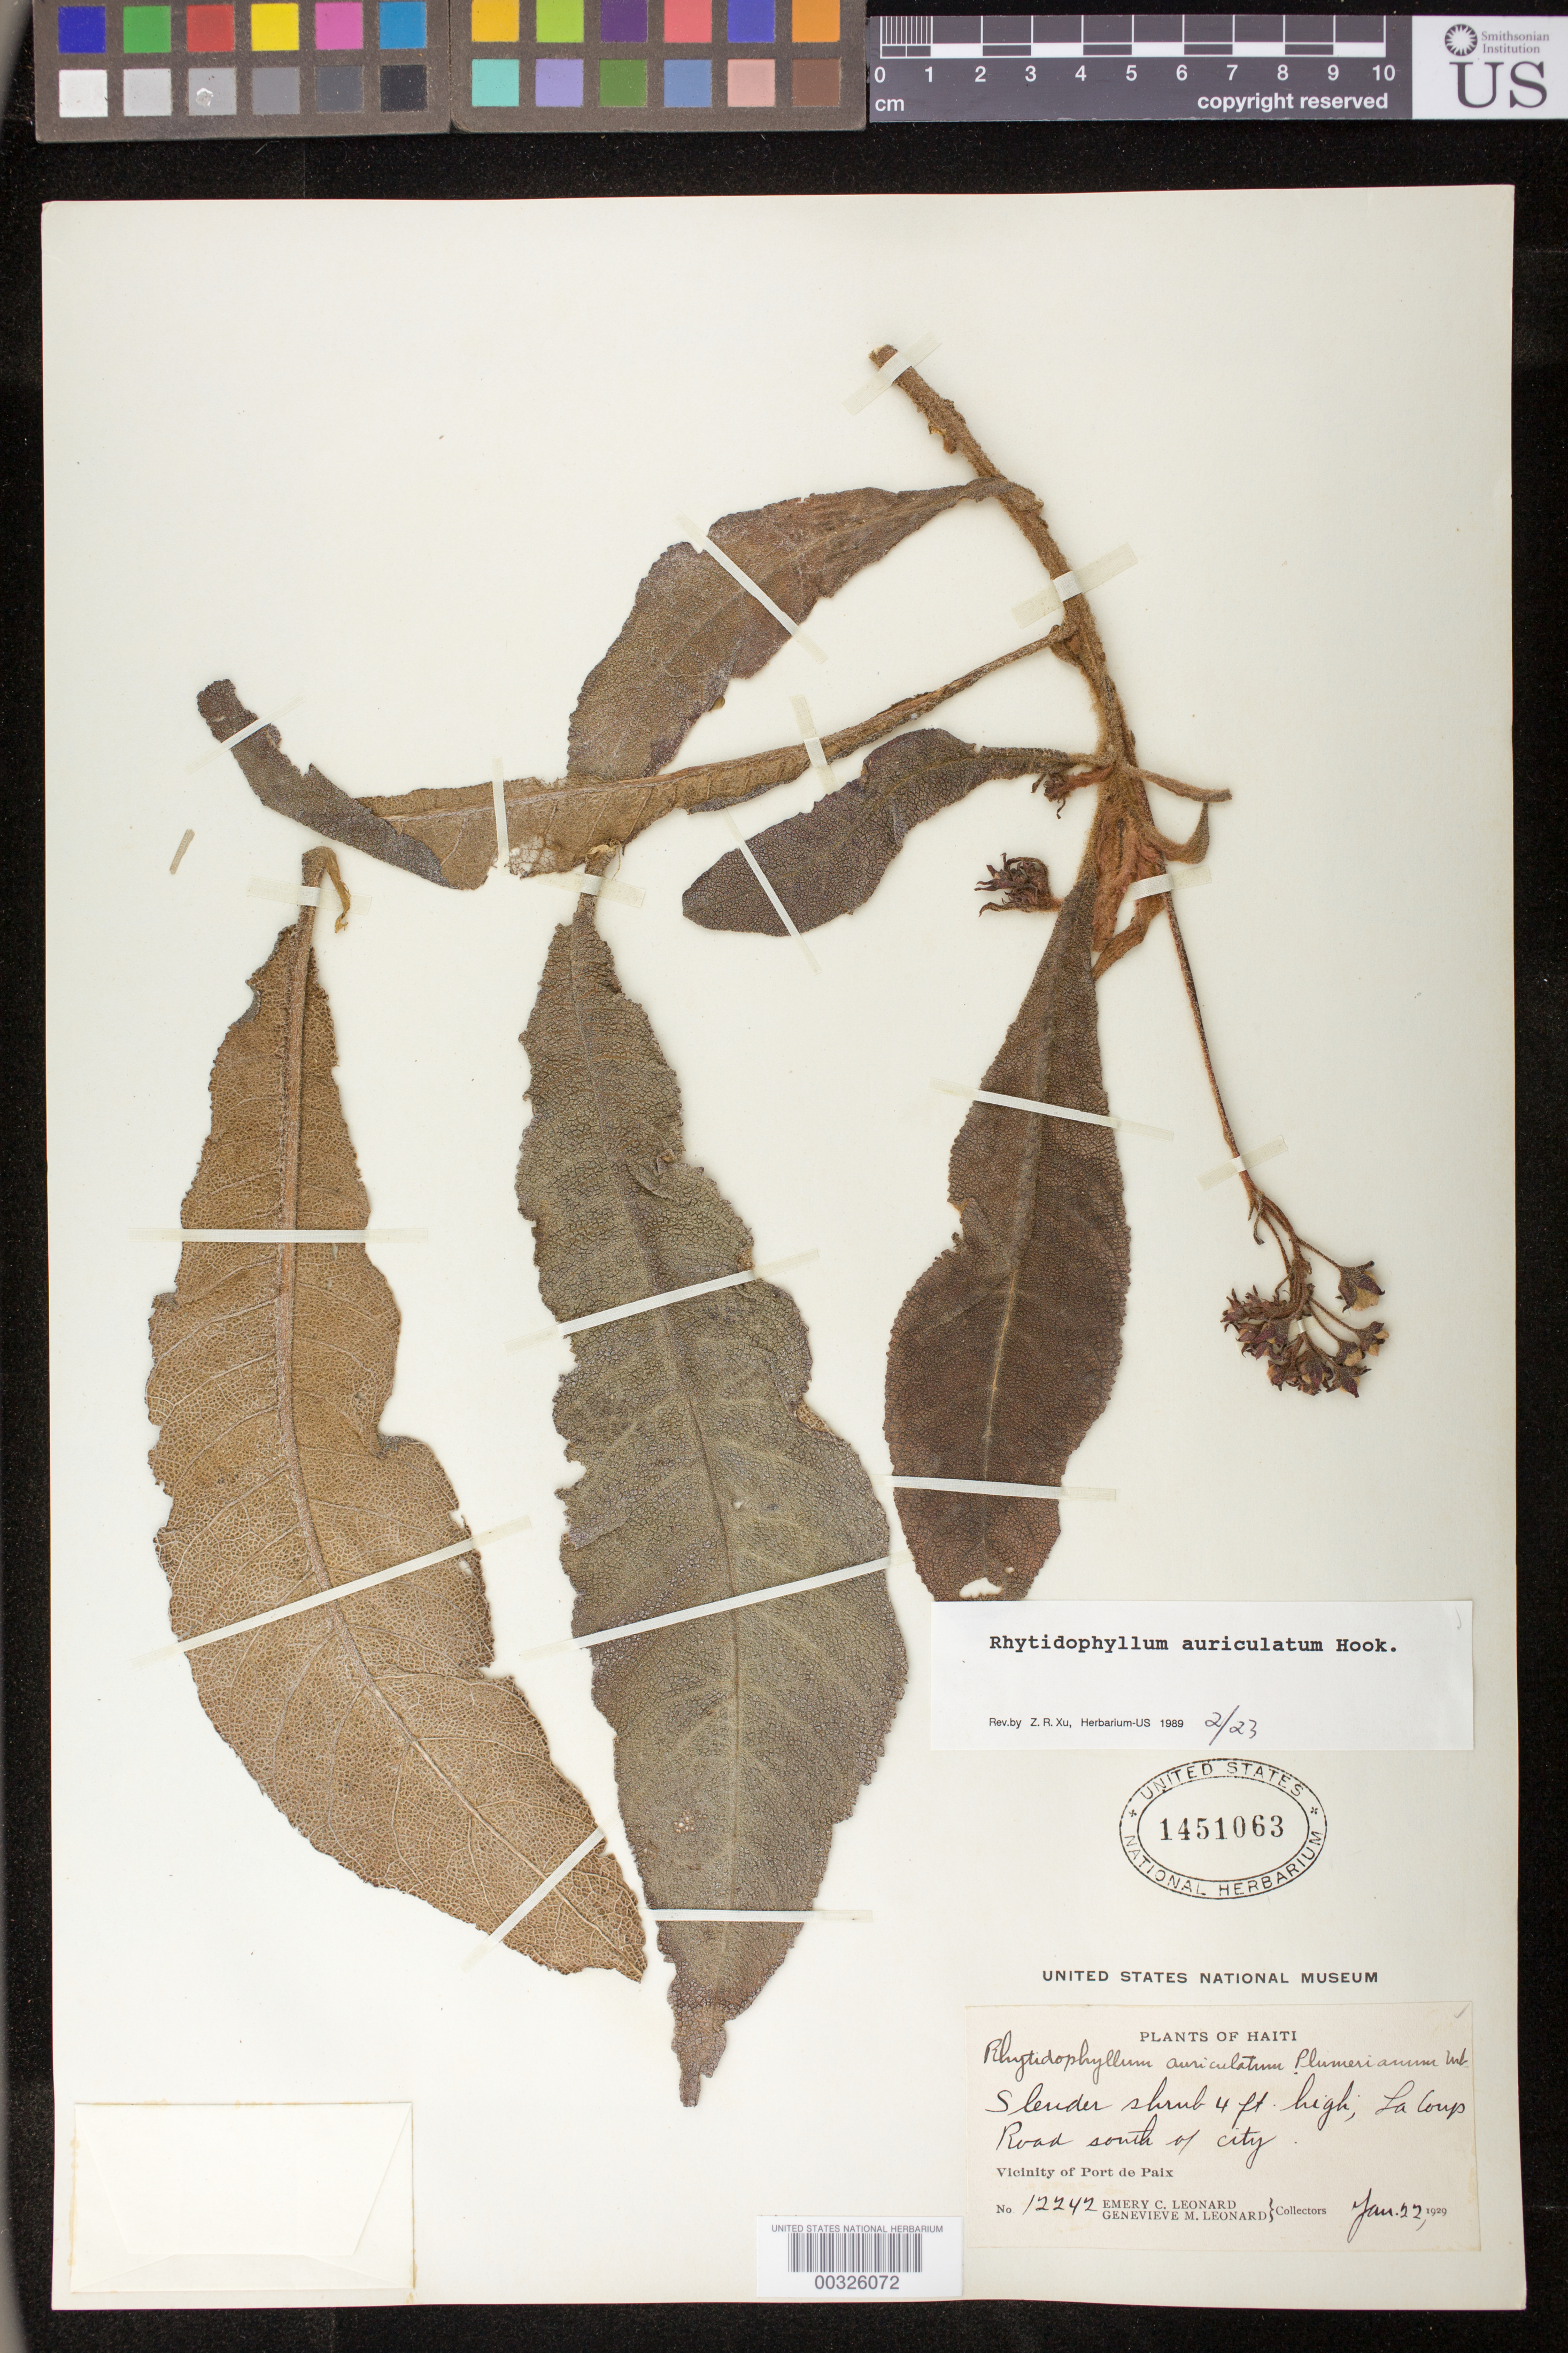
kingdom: Plantae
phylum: Tracheophyta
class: Magnoliopsida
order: Lamiales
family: Gesneriaceae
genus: Rhytidophyllum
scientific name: Rhytidophyllum auriculatum var. angustatum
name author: Urb.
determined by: Skog, Laurence E.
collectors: E. C. Leonard & G. M. Leonard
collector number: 12242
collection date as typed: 22 Jan 1929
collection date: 1929-01-22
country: Haiti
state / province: Nord-Ouest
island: Hispaniola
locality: Vicinity of Port de Paix, La Coup road S of city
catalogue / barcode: US 1451063